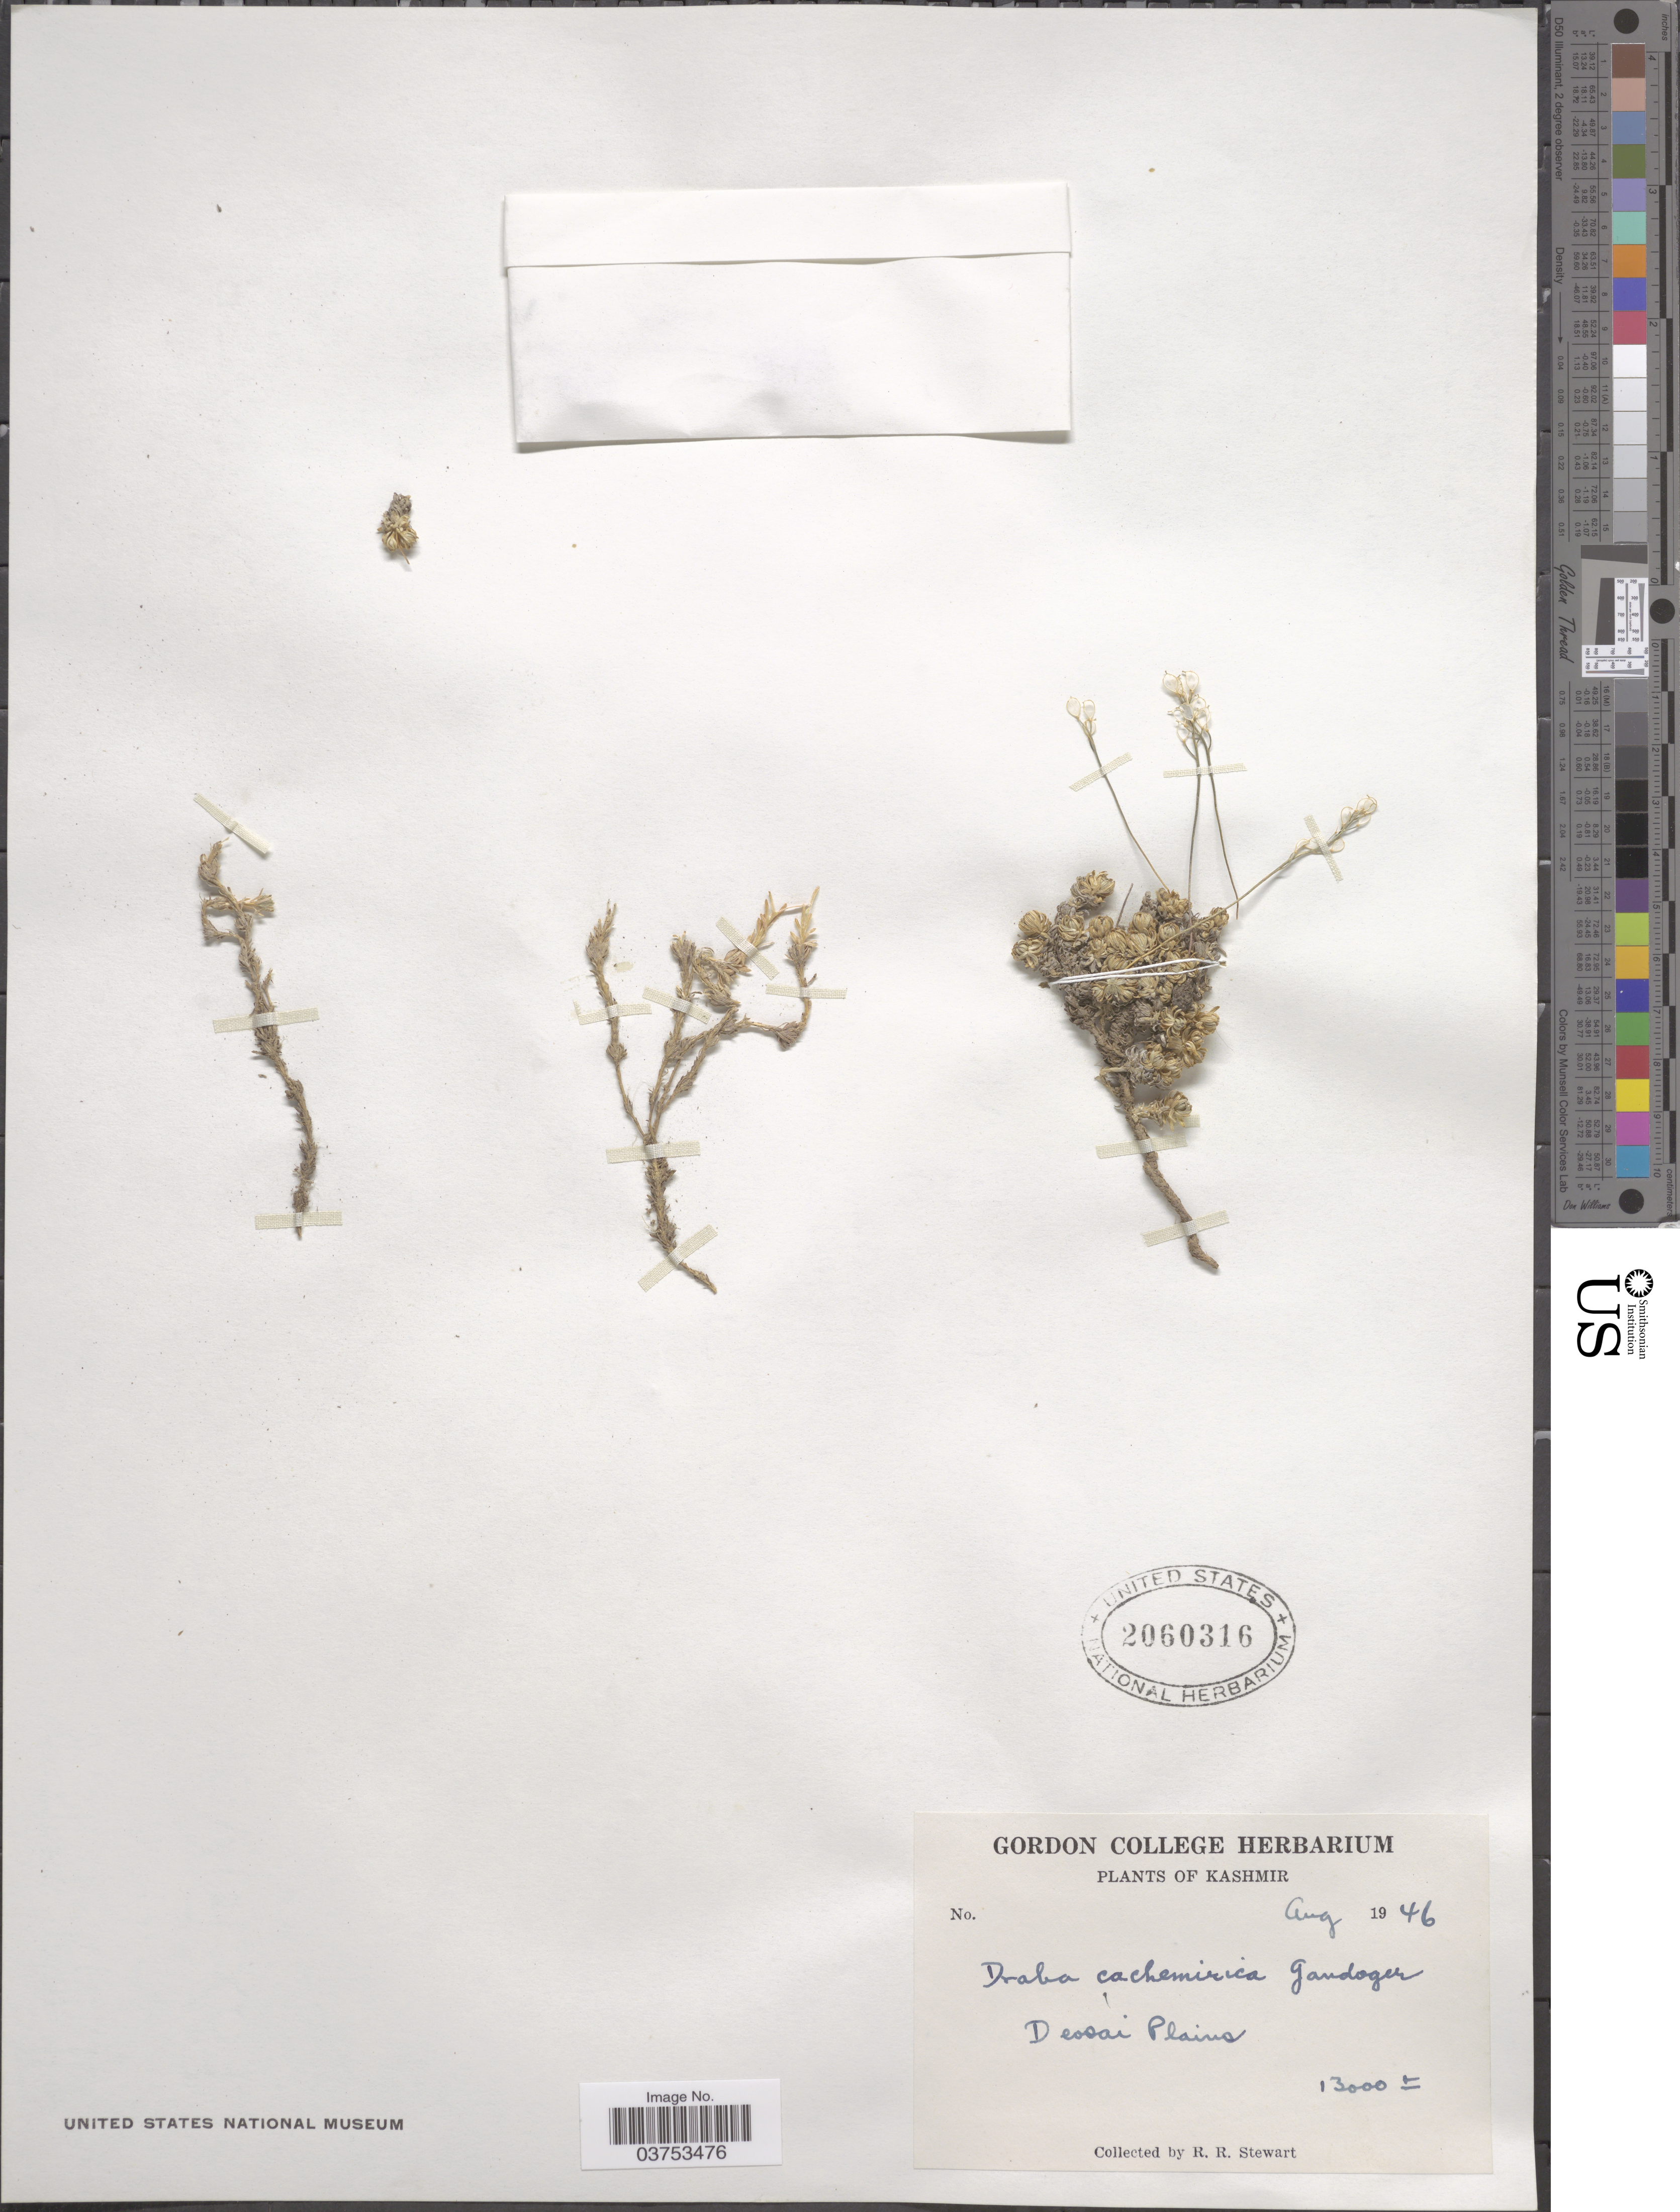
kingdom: Plantae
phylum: Tracheophyta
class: Magnoliopsida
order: Brassicales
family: Brassicaceae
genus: Draba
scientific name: Draba cachemirica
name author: Gand.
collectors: R. Stewart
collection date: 1946-08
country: India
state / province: Jammu and Kashmir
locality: Kashmir. Deosai Plains.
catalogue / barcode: US 2060316